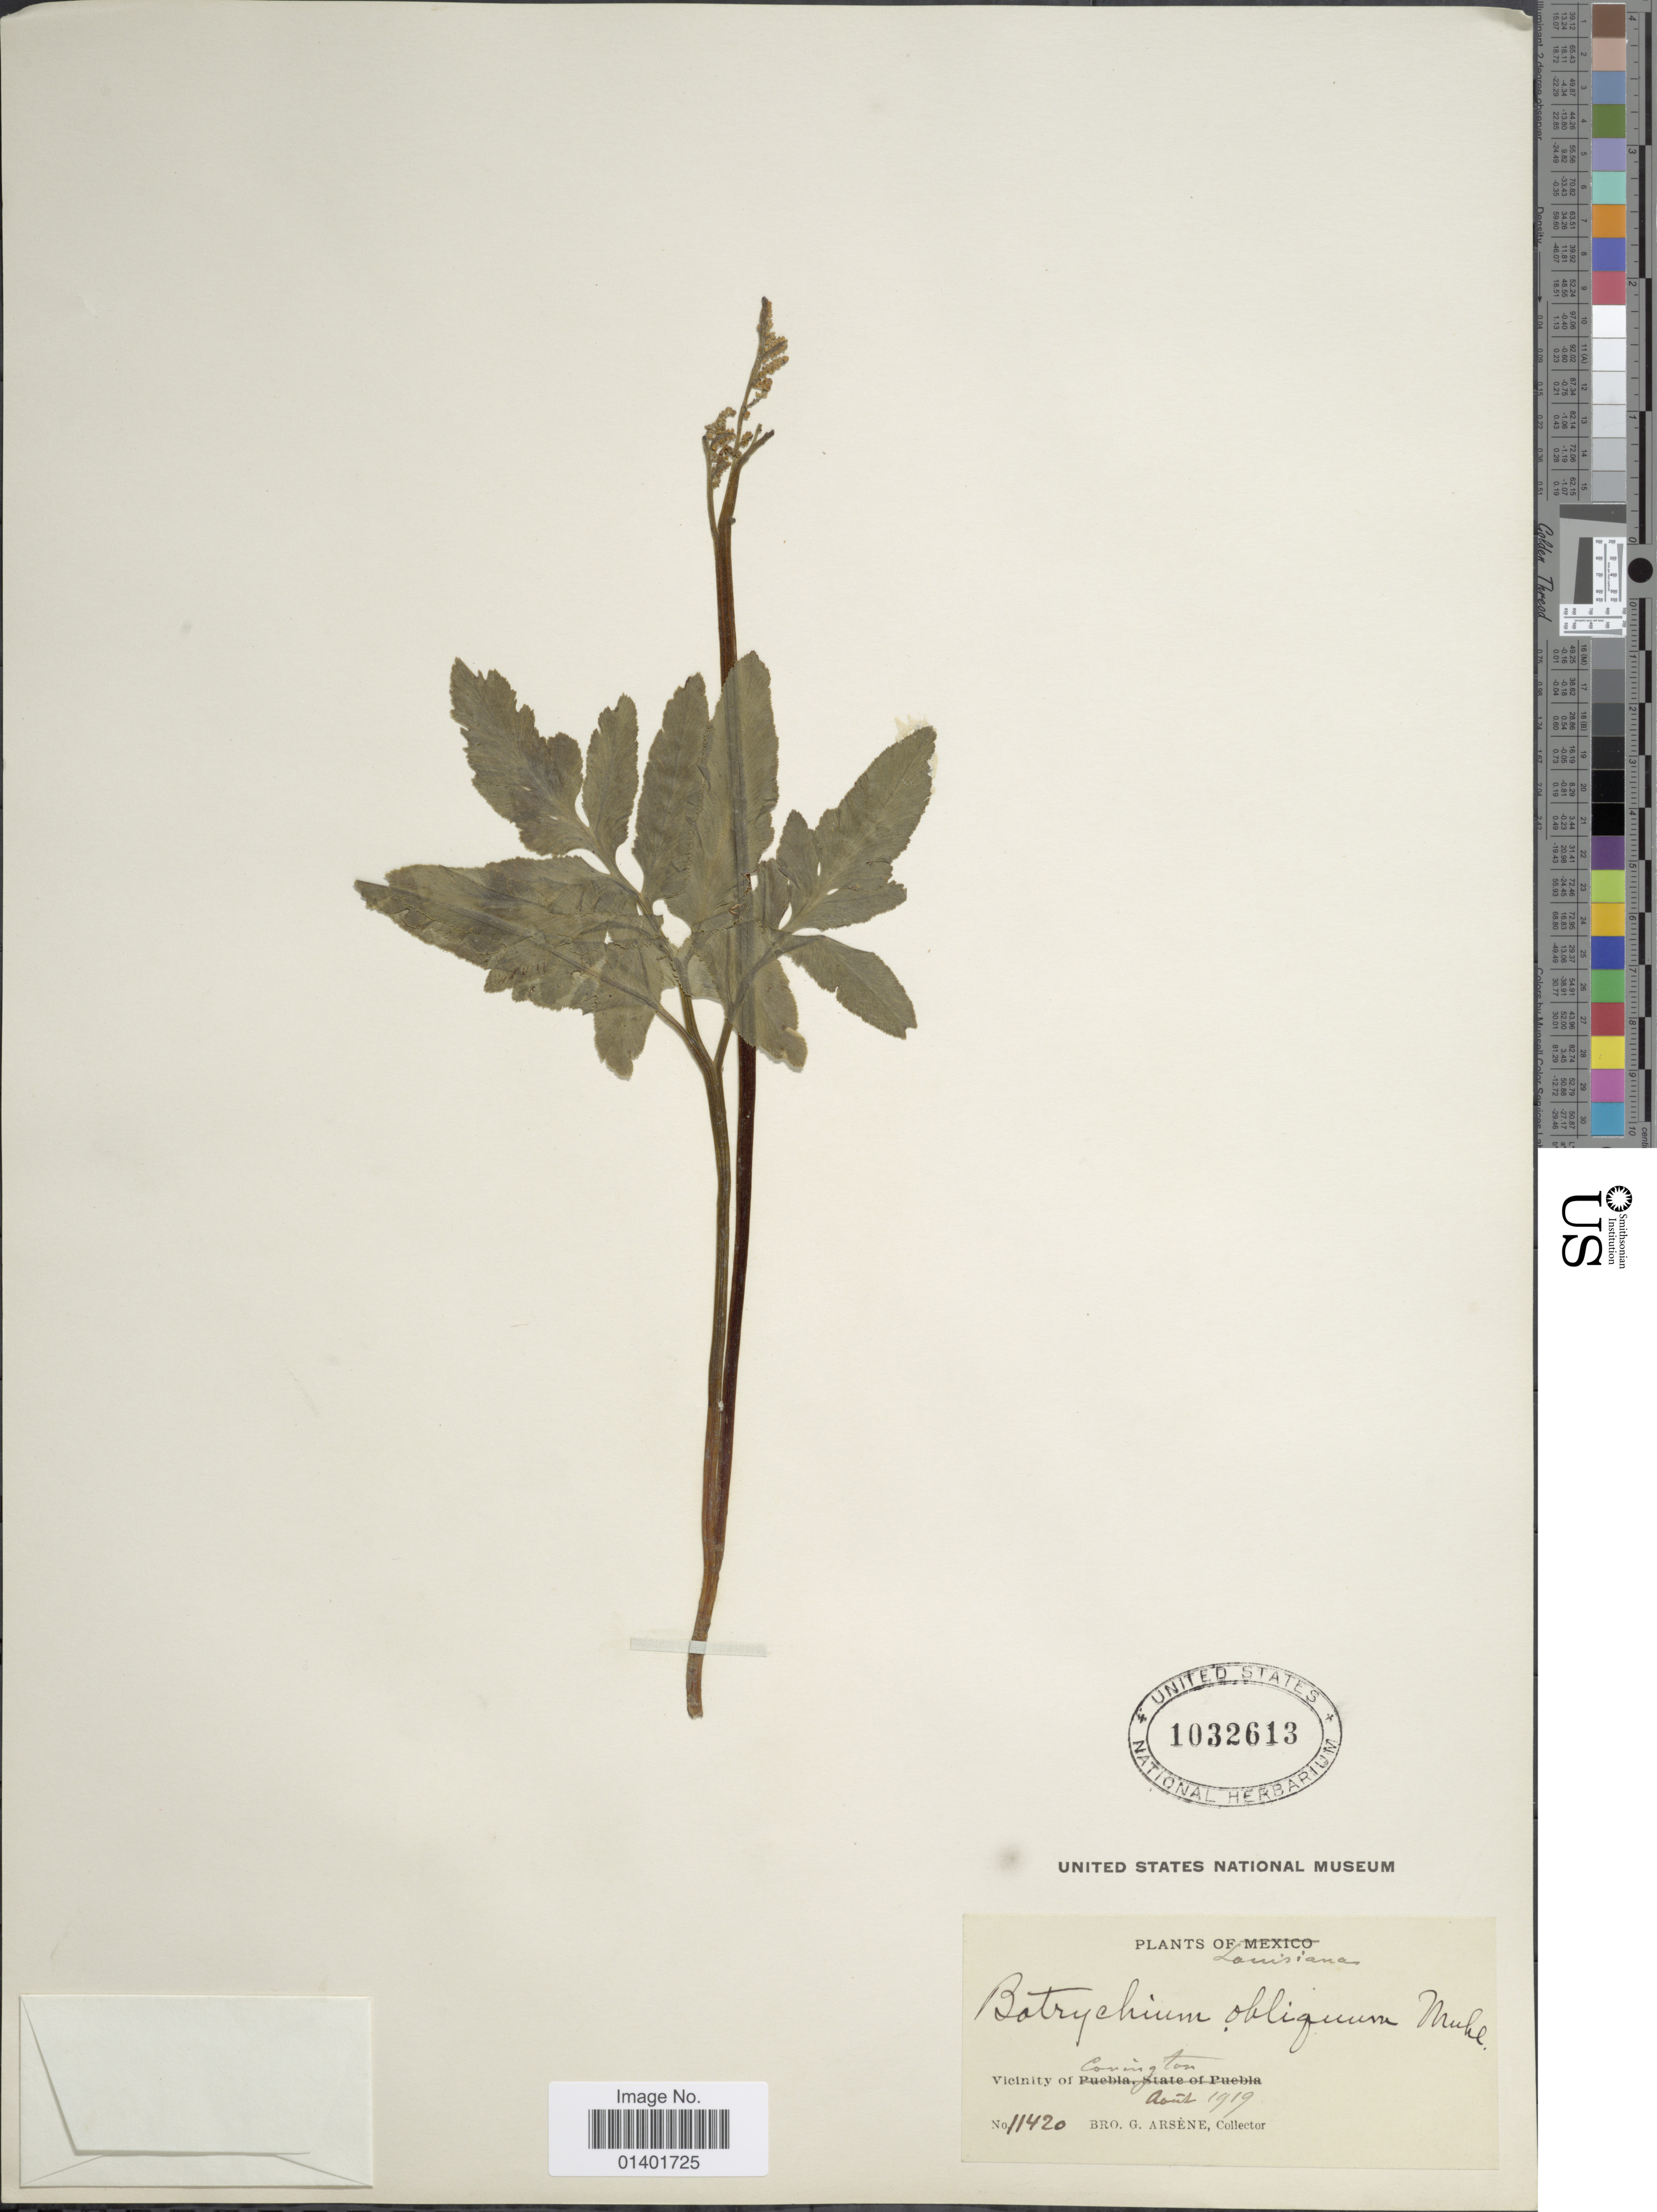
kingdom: Plantae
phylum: Tracheophyta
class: Polypodiopsida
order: Ophioglossales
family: Ophioglossaceae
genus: Botrychium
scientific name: Botrychium dissectum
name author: Spreng.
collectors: Bro. G. Arsène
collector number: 11420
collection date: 1919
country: United States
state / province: Louisiana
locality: Vicinity of Covington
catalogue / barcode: US 1032613